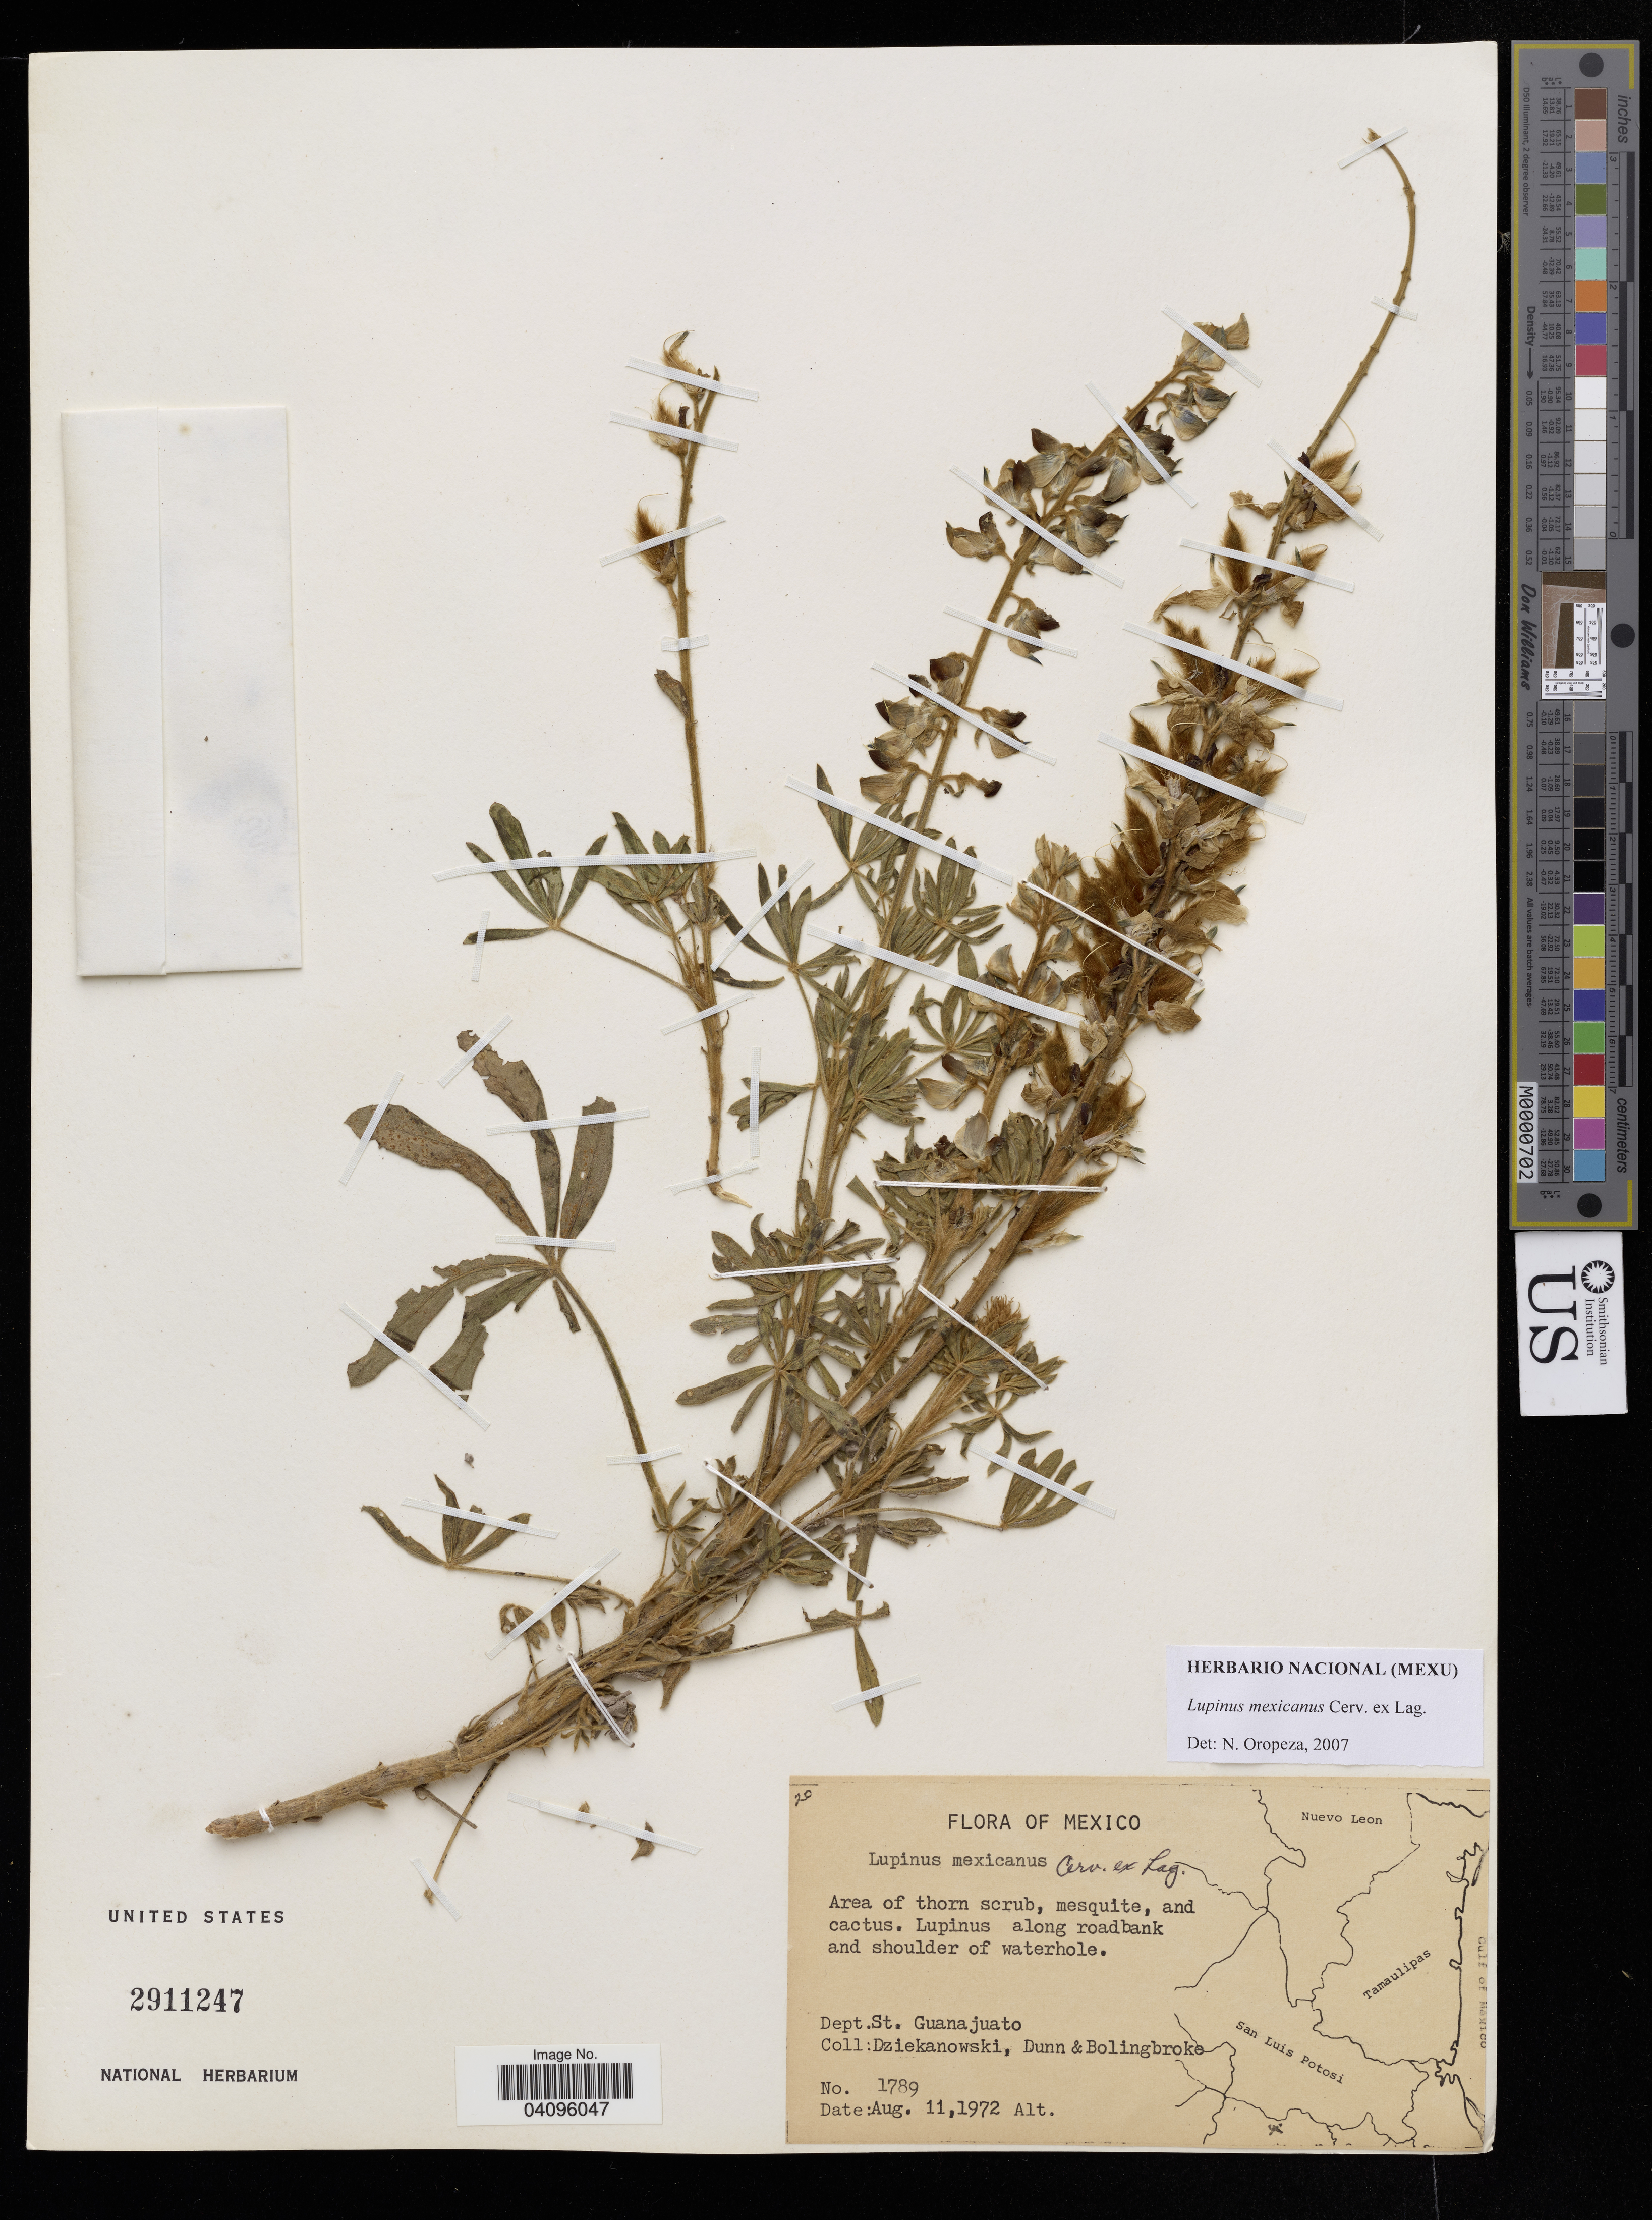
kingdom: Plantae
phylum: Tracheophyta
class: Magnoliopsida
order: Fabales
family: Fabaceae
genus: Lupinus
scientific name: Lupinus mexicanus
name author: Cerv. ex Lag.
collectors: Dziekanowski, -- Dunn & -. Bolingbroke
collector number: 1789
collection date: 1972-08-11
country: Mexico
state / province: Guanajuato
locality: Dept. St. Guanajuato.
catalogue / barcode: US 2911247